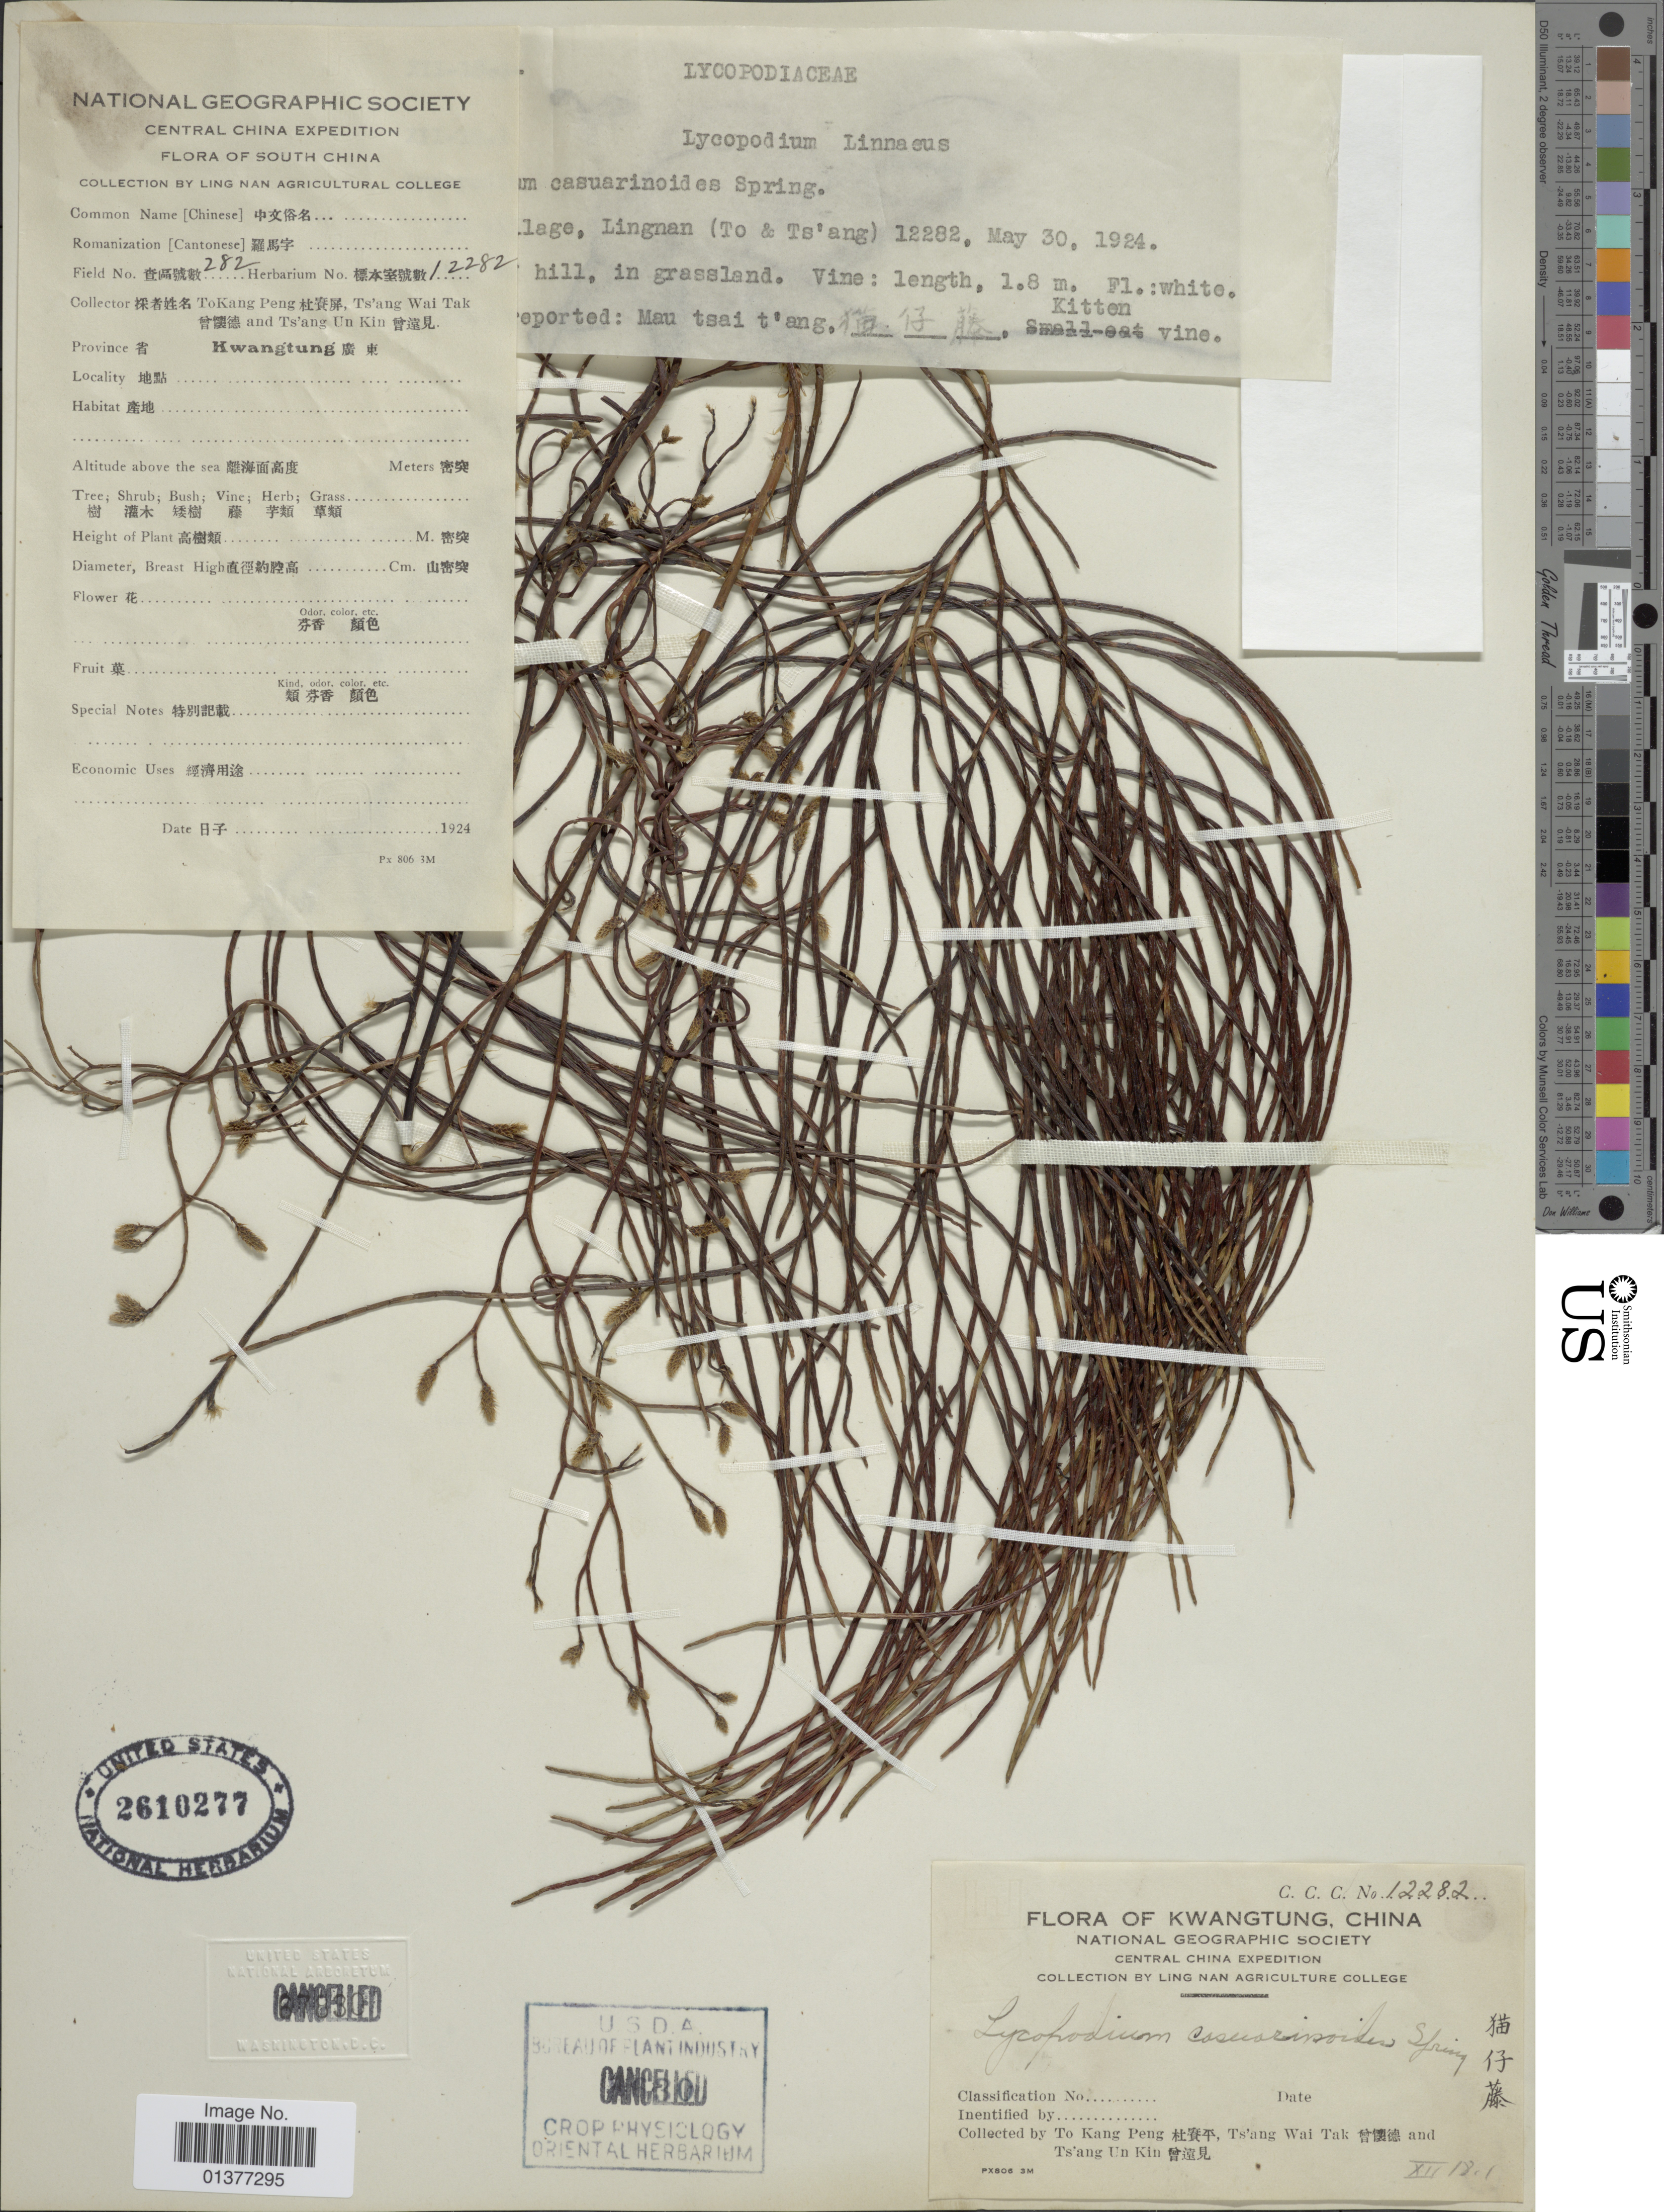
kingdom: Plantae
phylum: Tracheophyta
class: Lycopodiopsida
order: Lycopodiales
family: Lycopodiaceae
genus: Lycopodiastrum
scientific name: Lycopodiastrum casuarinoides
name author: (Spring) Holub ex R.D. Dixit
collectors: T. K. Peng, T. Tak & T. Kin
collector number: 12282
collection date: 1924-05-30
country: China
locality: Kwangtung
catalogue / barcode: US 2610277